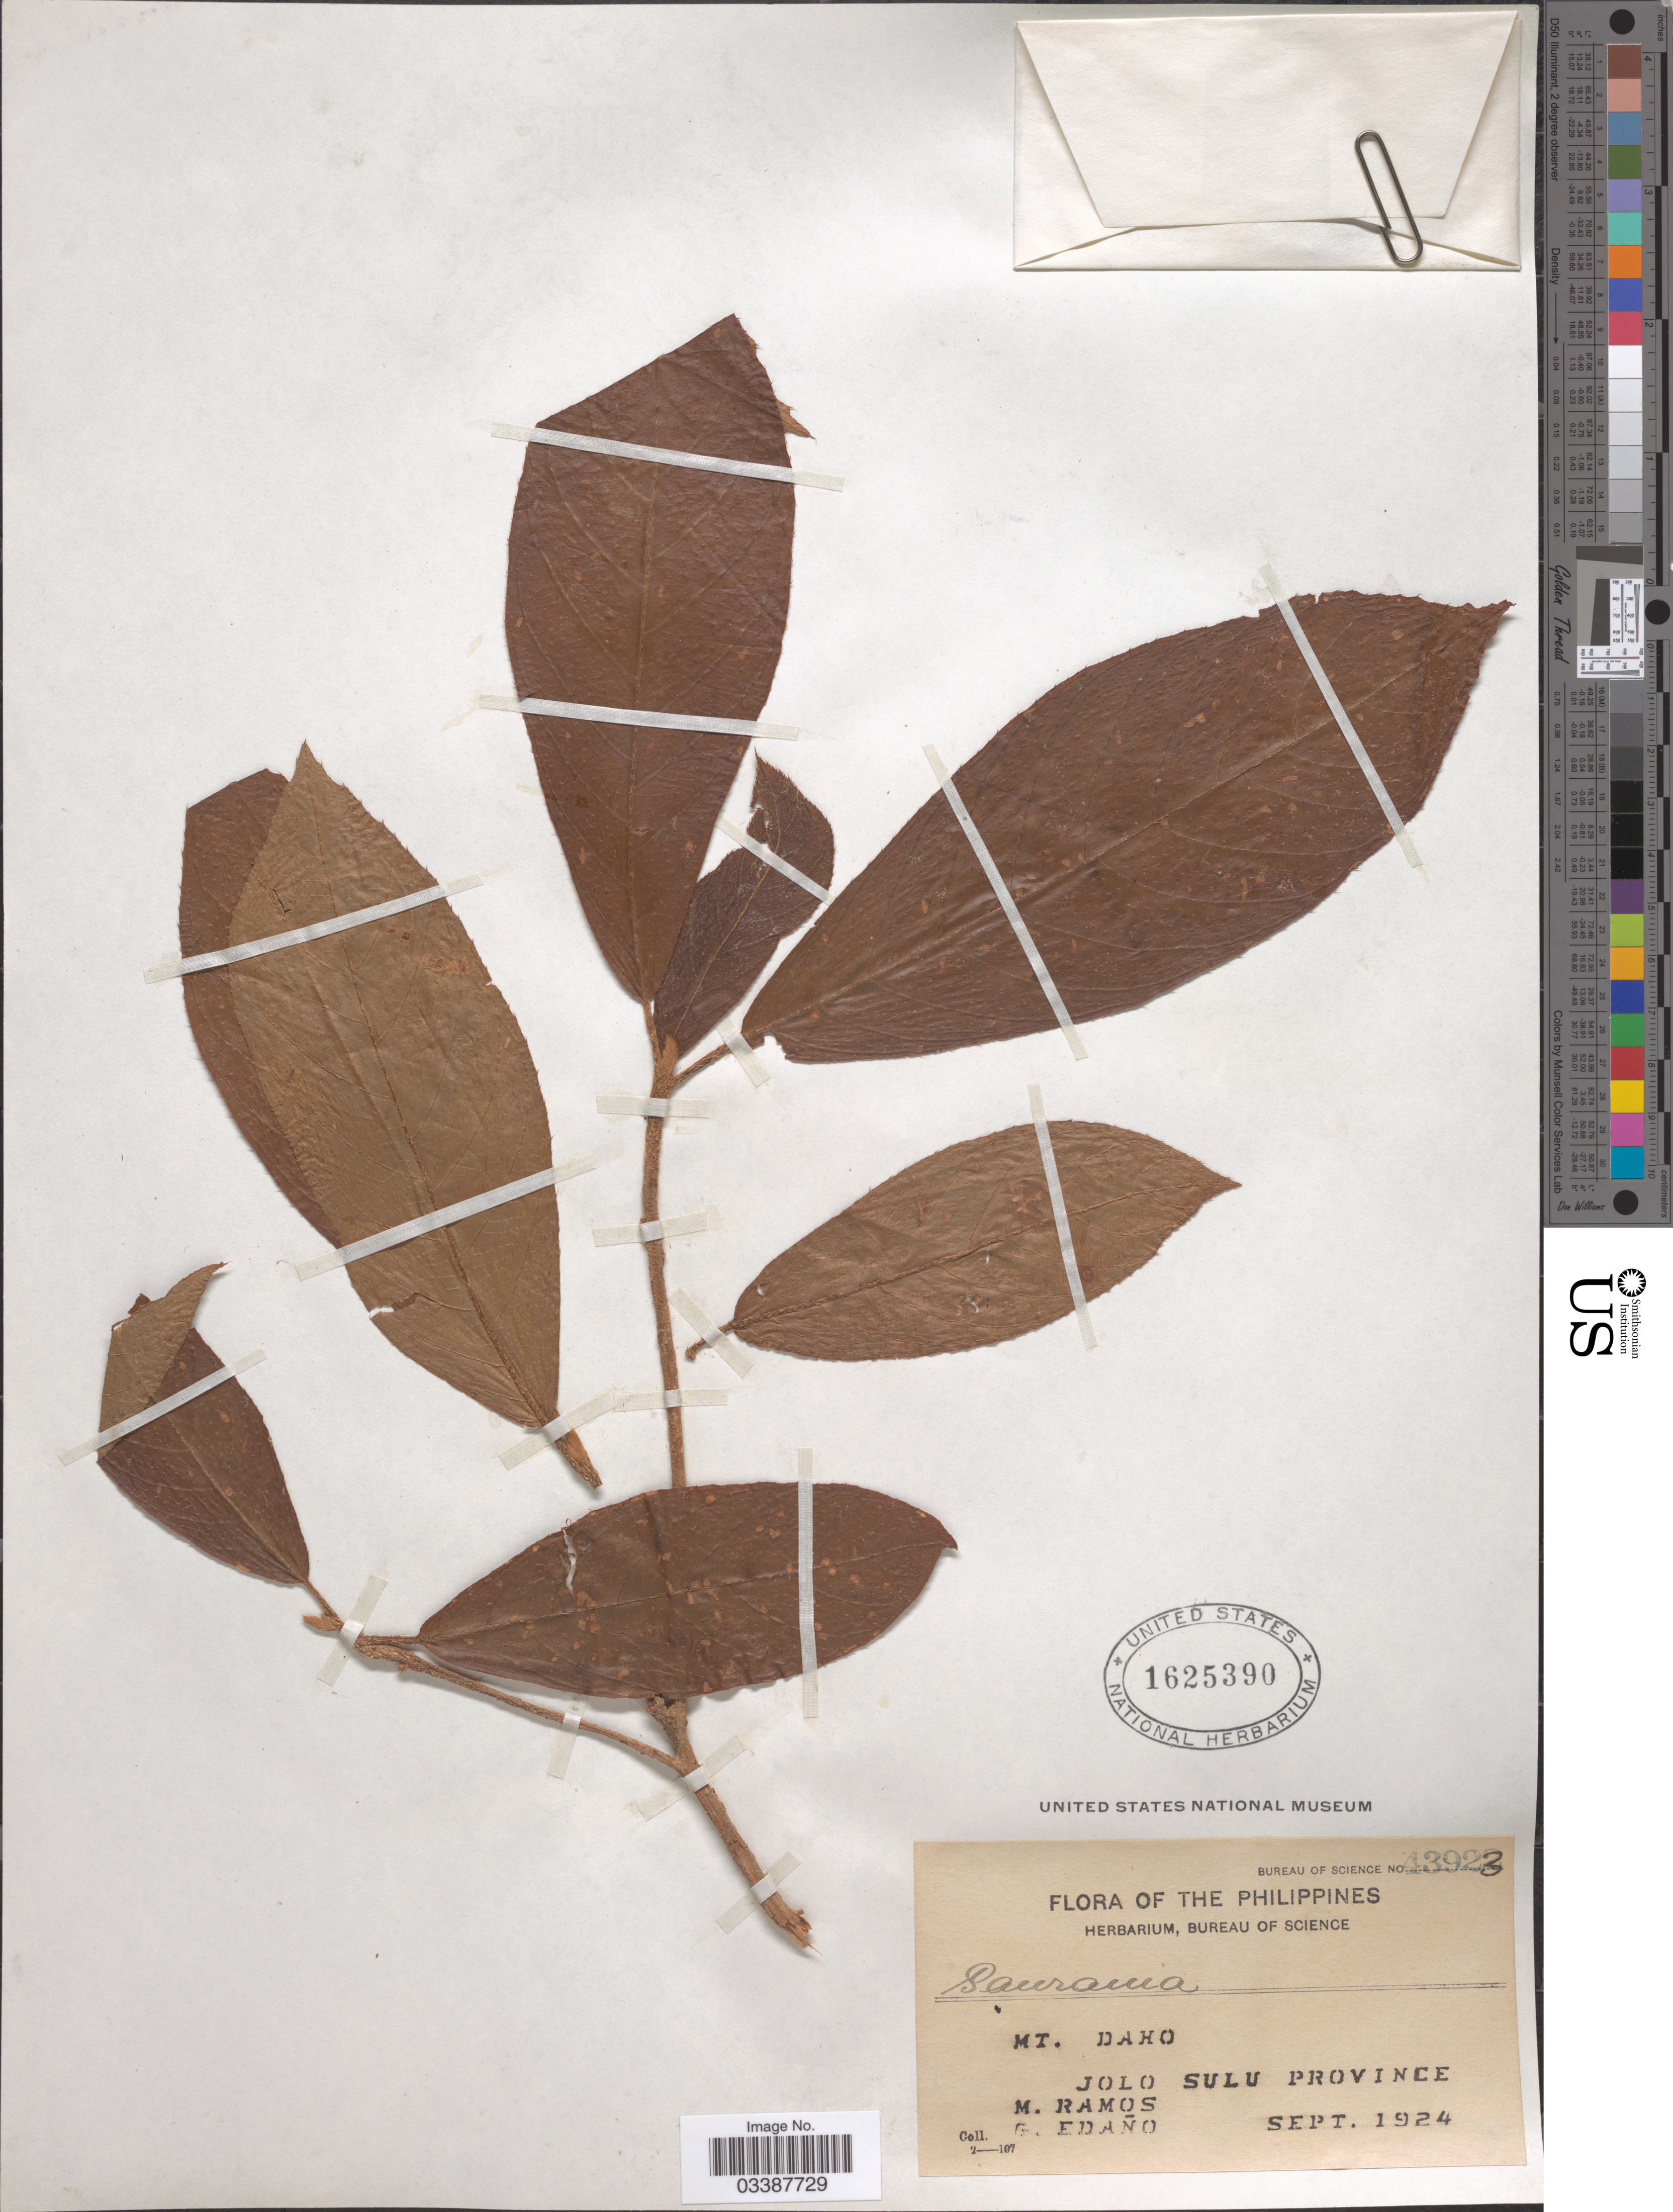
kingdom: Plantae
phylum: Tracheophyta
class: Magnoliopsida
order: Ericales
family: Actinidiaceae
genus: Saurauia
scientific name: Saurauia sp.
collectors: M. Ramos & G. Edaño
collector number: Bureau of Science 43923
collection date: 1924-09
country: Philippines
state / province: Muslim Mindanao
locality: Mt. Daho. Jolo Sulu Province.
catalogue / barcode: US 1625390